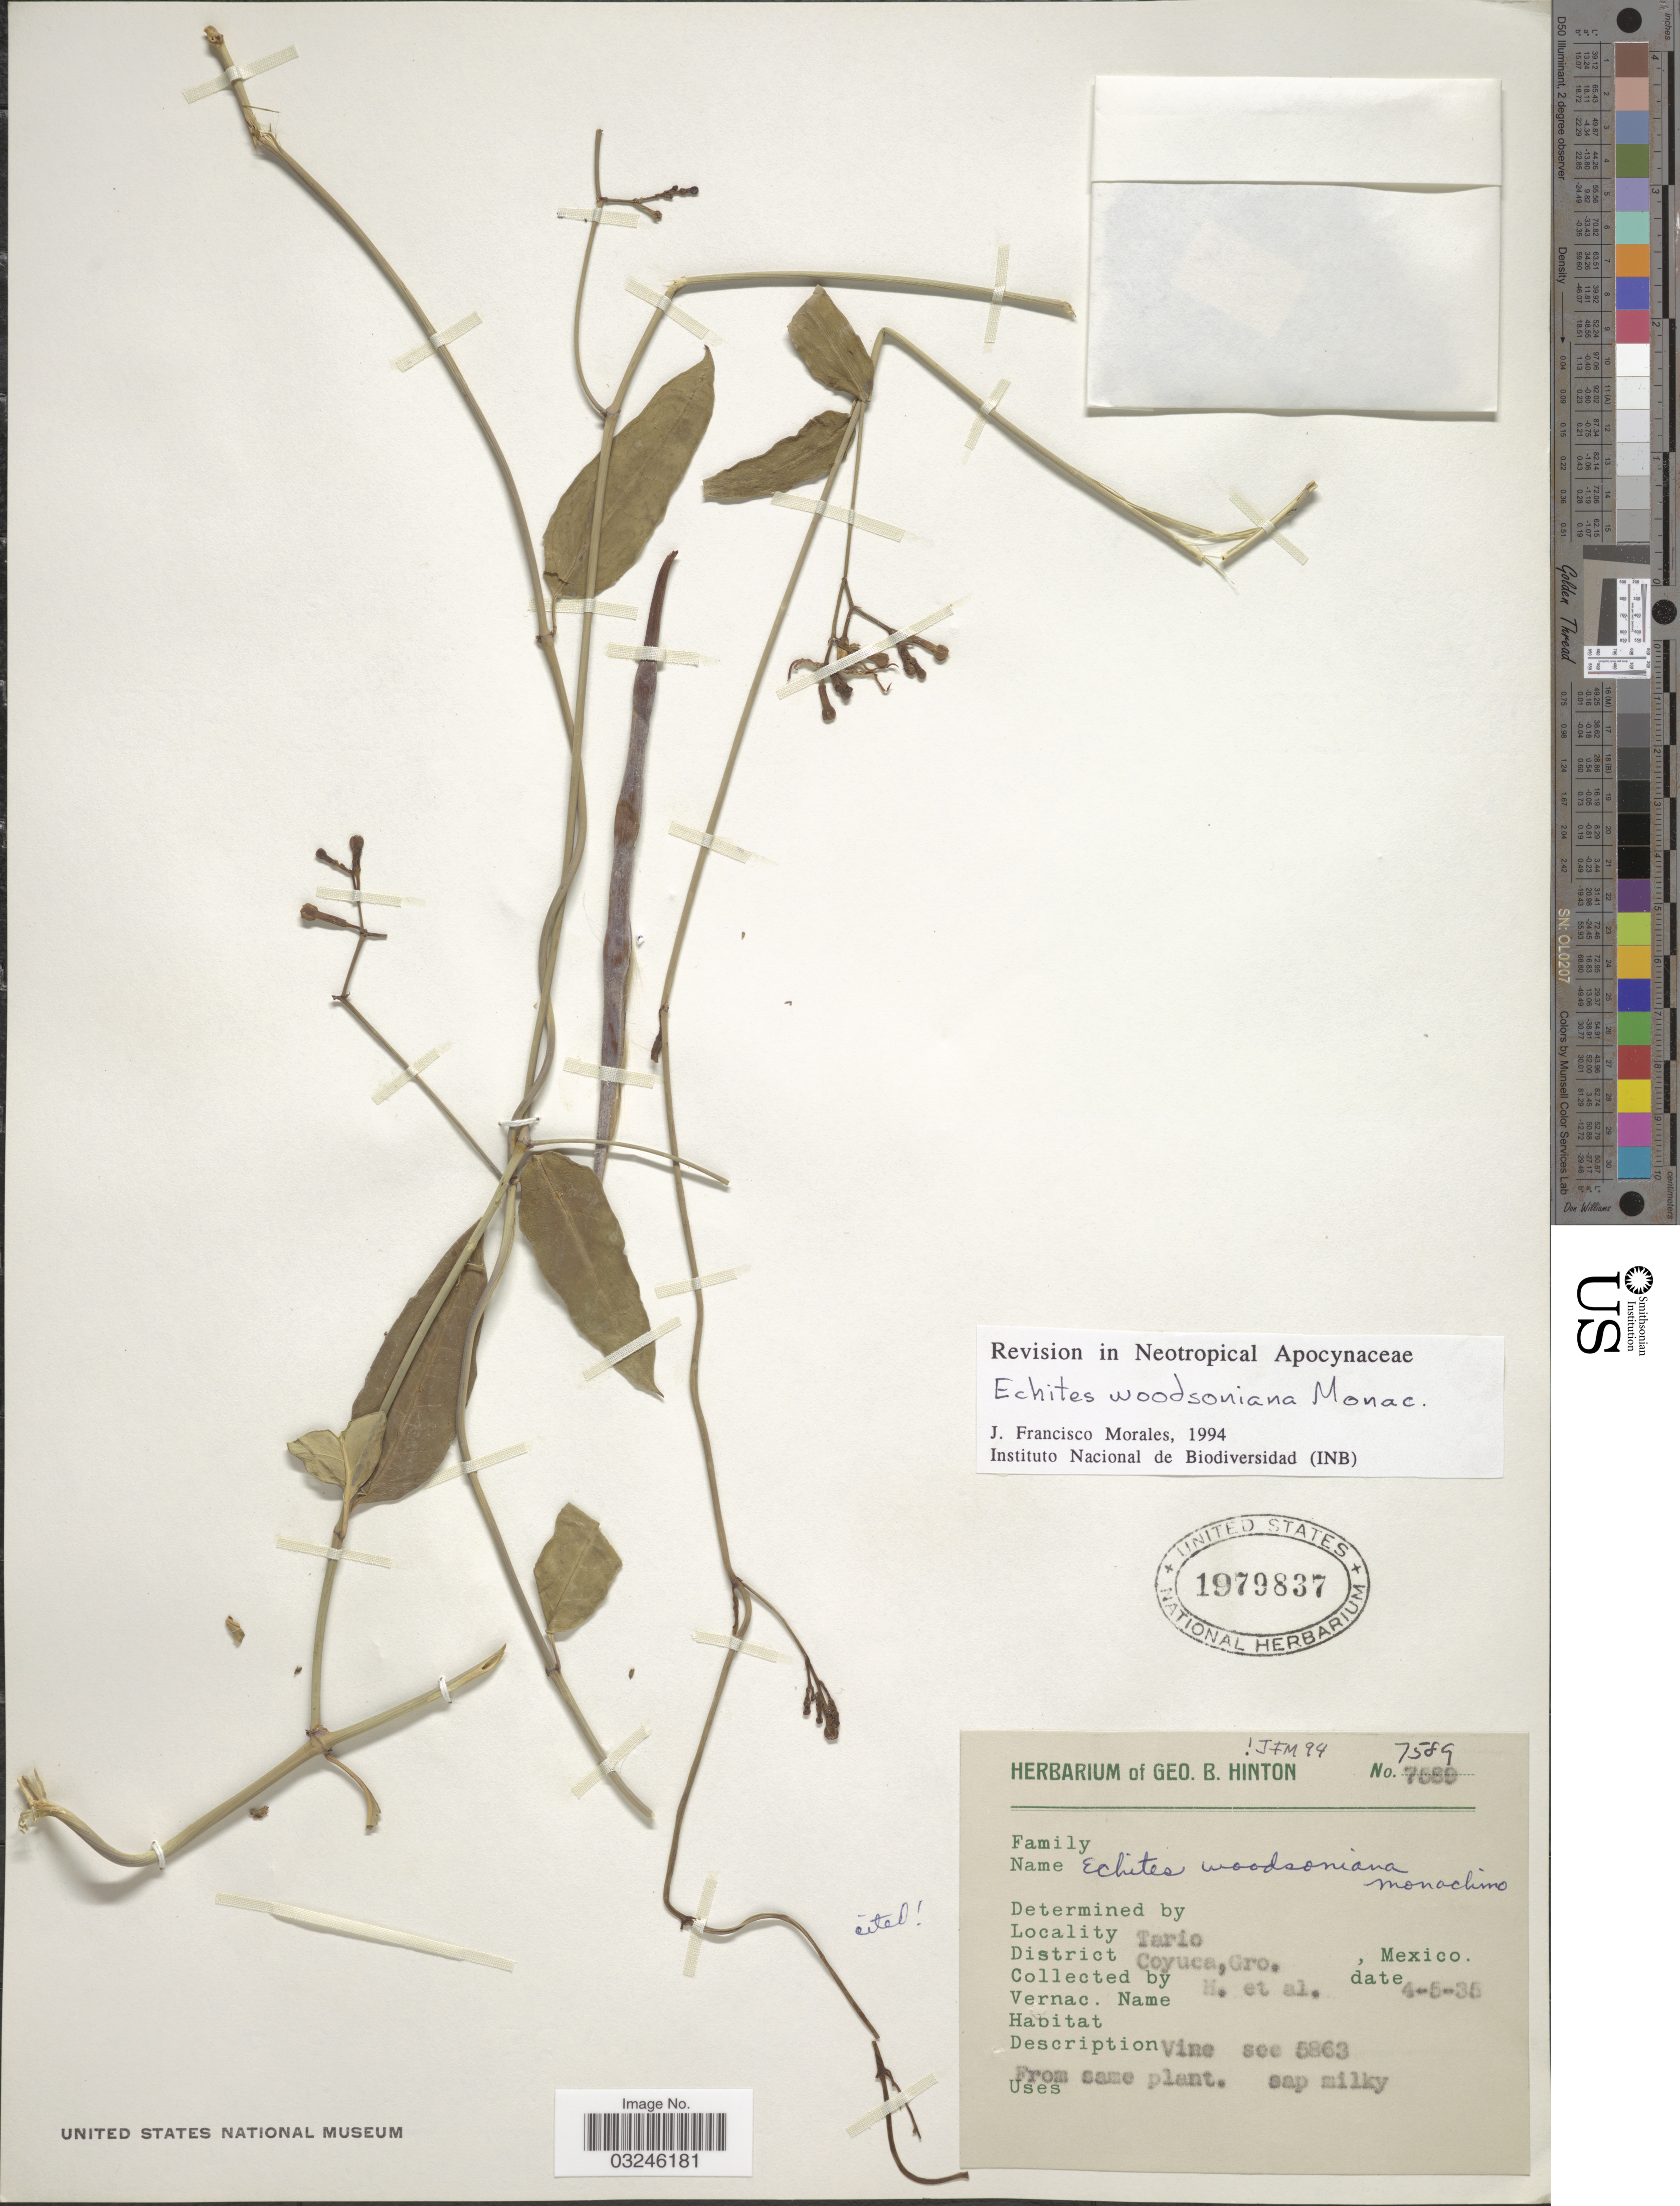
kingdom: Plantae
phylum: Tracheophyta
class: Magnoliopsida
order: Gentianales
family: Apocynaceae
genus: Echites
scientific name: Echites woodsoniana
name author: Monach.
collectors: G. B. Hinton & et al.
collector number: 7589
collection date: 1935-05-04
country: Mexico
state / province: Guerrero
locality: Tario. District Coyuca.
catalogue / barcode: US 1979837